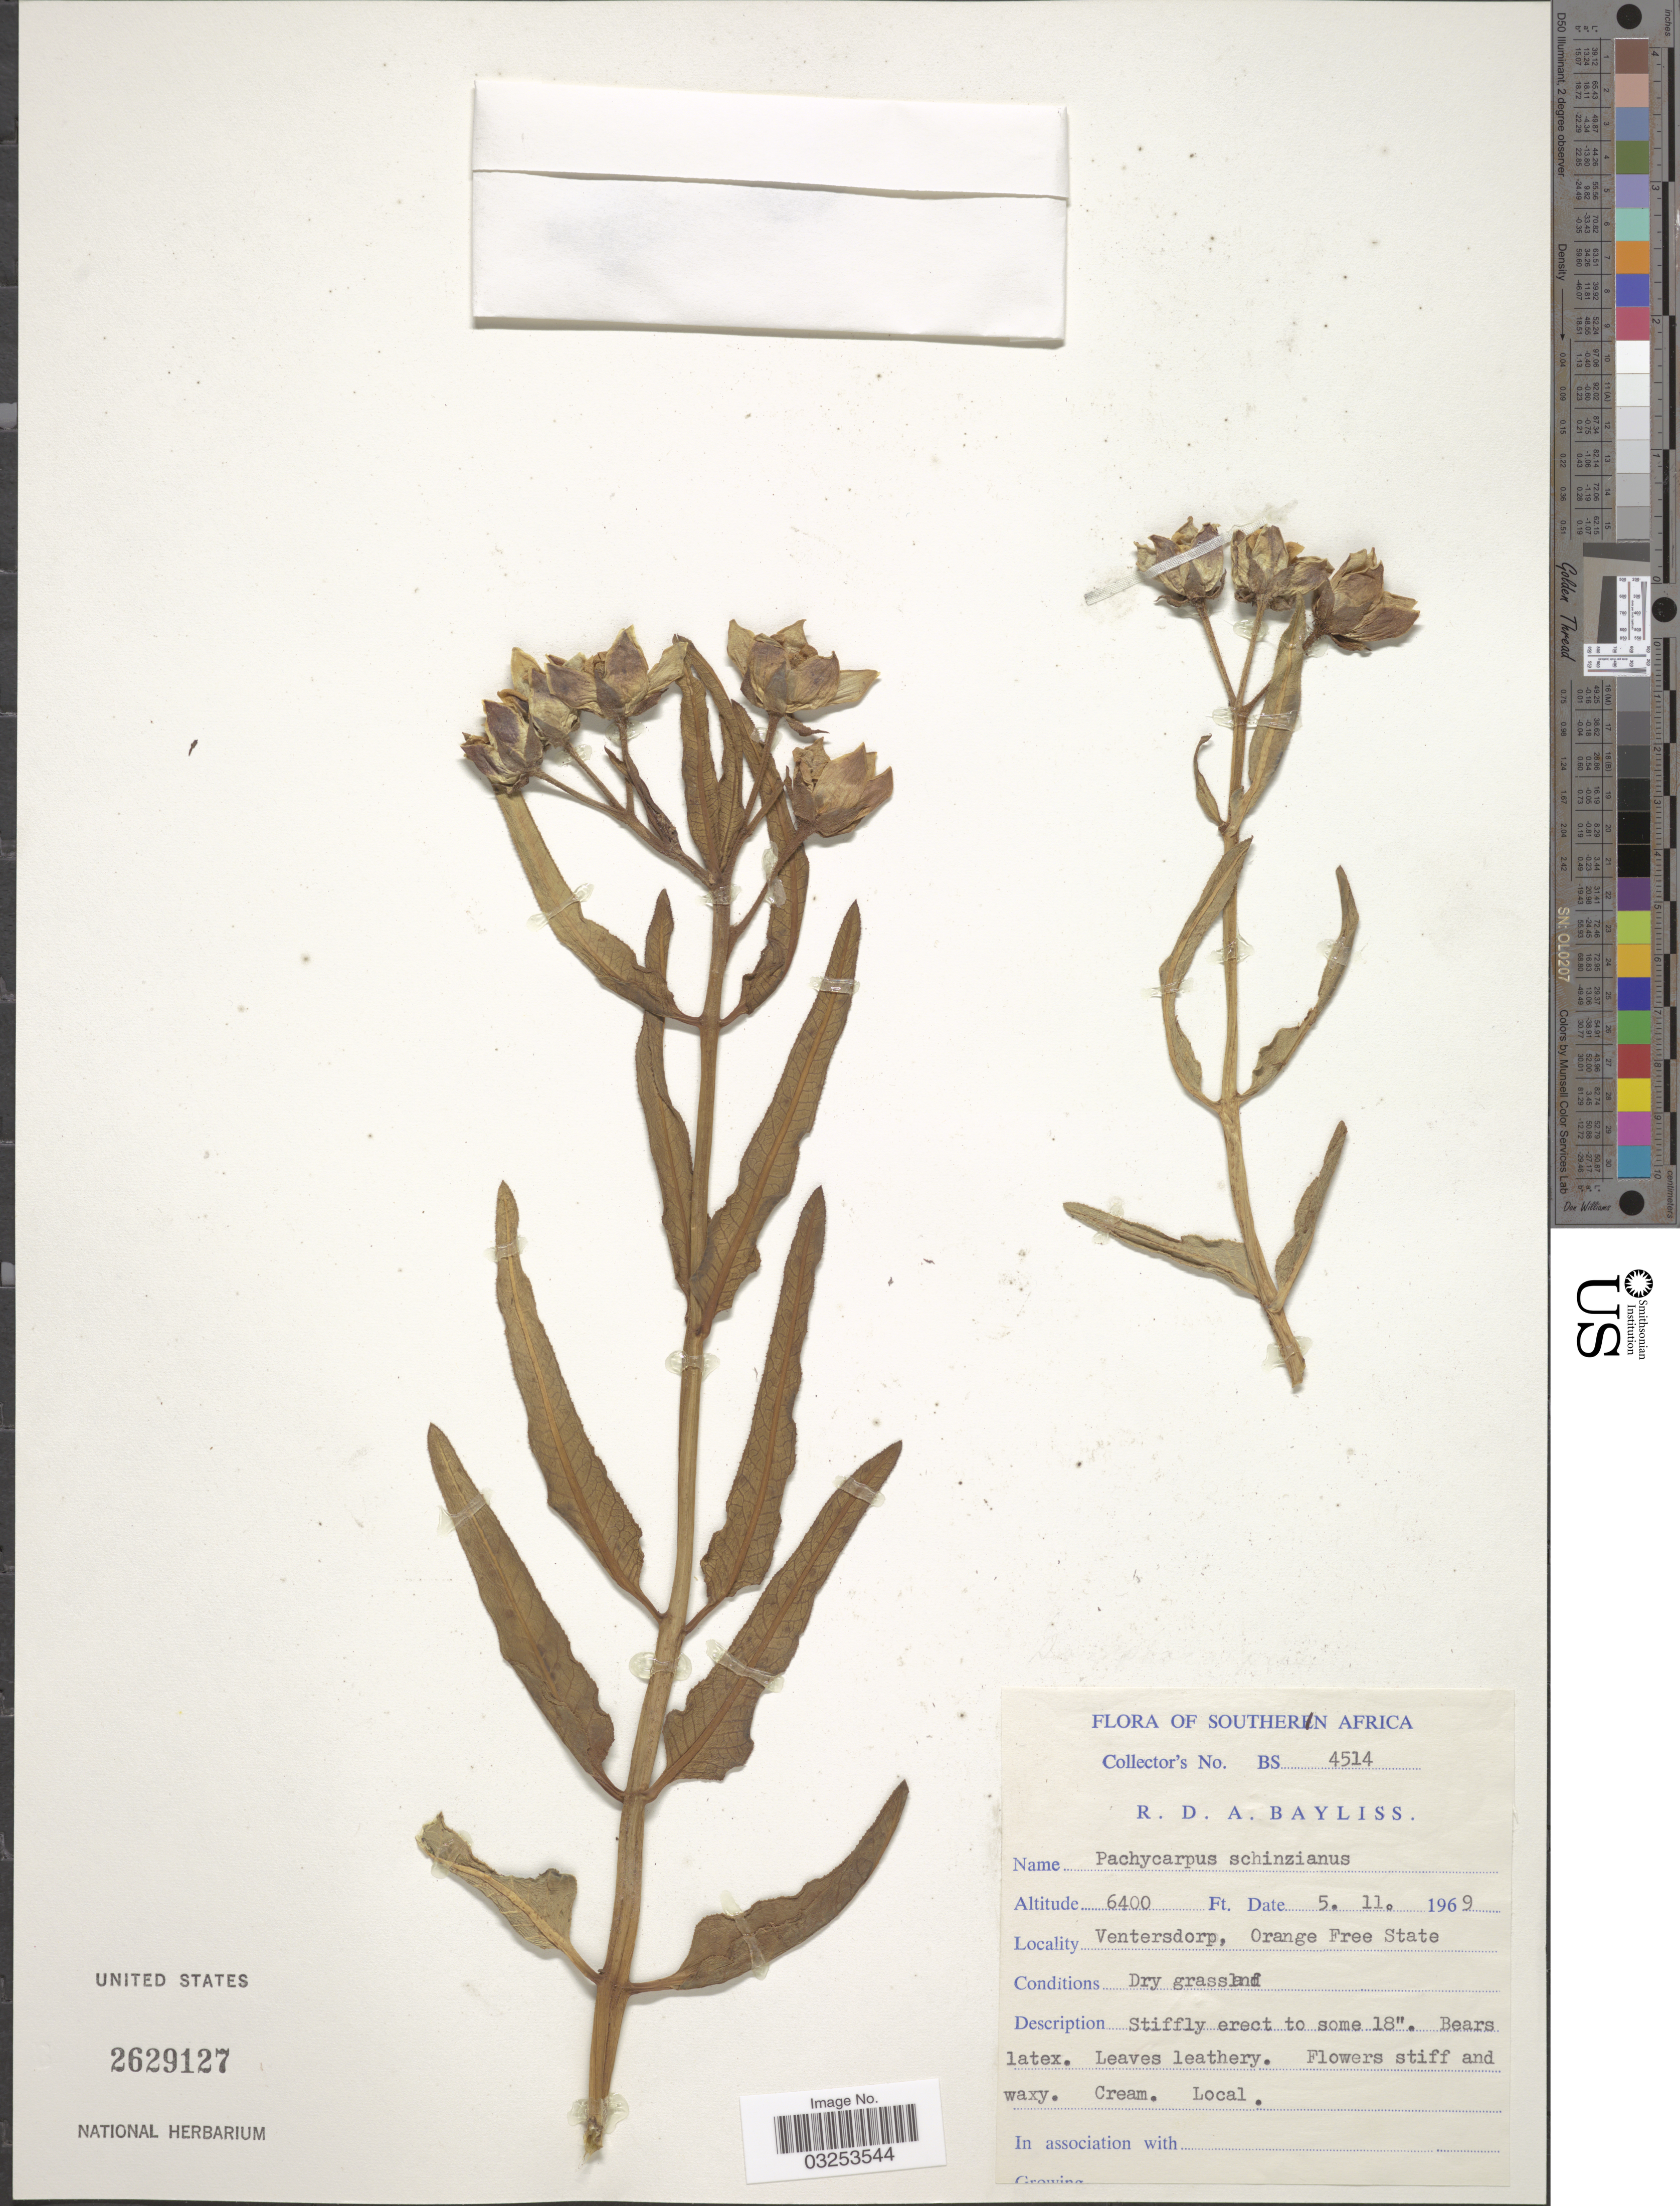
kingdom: Plantae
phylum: Tracheophyta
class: Magnoliopsida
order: Gentianales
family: Apocynaceae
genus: Pachycarpus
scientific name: Pachycarpus schinzianus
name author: (Schltr.) N.E. Br.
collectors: R. Bayliss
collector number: BS 4514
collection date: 1969-11-05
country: South Africa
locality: Southern Africa. Ventersdorp, Orange Free State.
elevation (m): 1951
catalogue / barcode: US 2629127